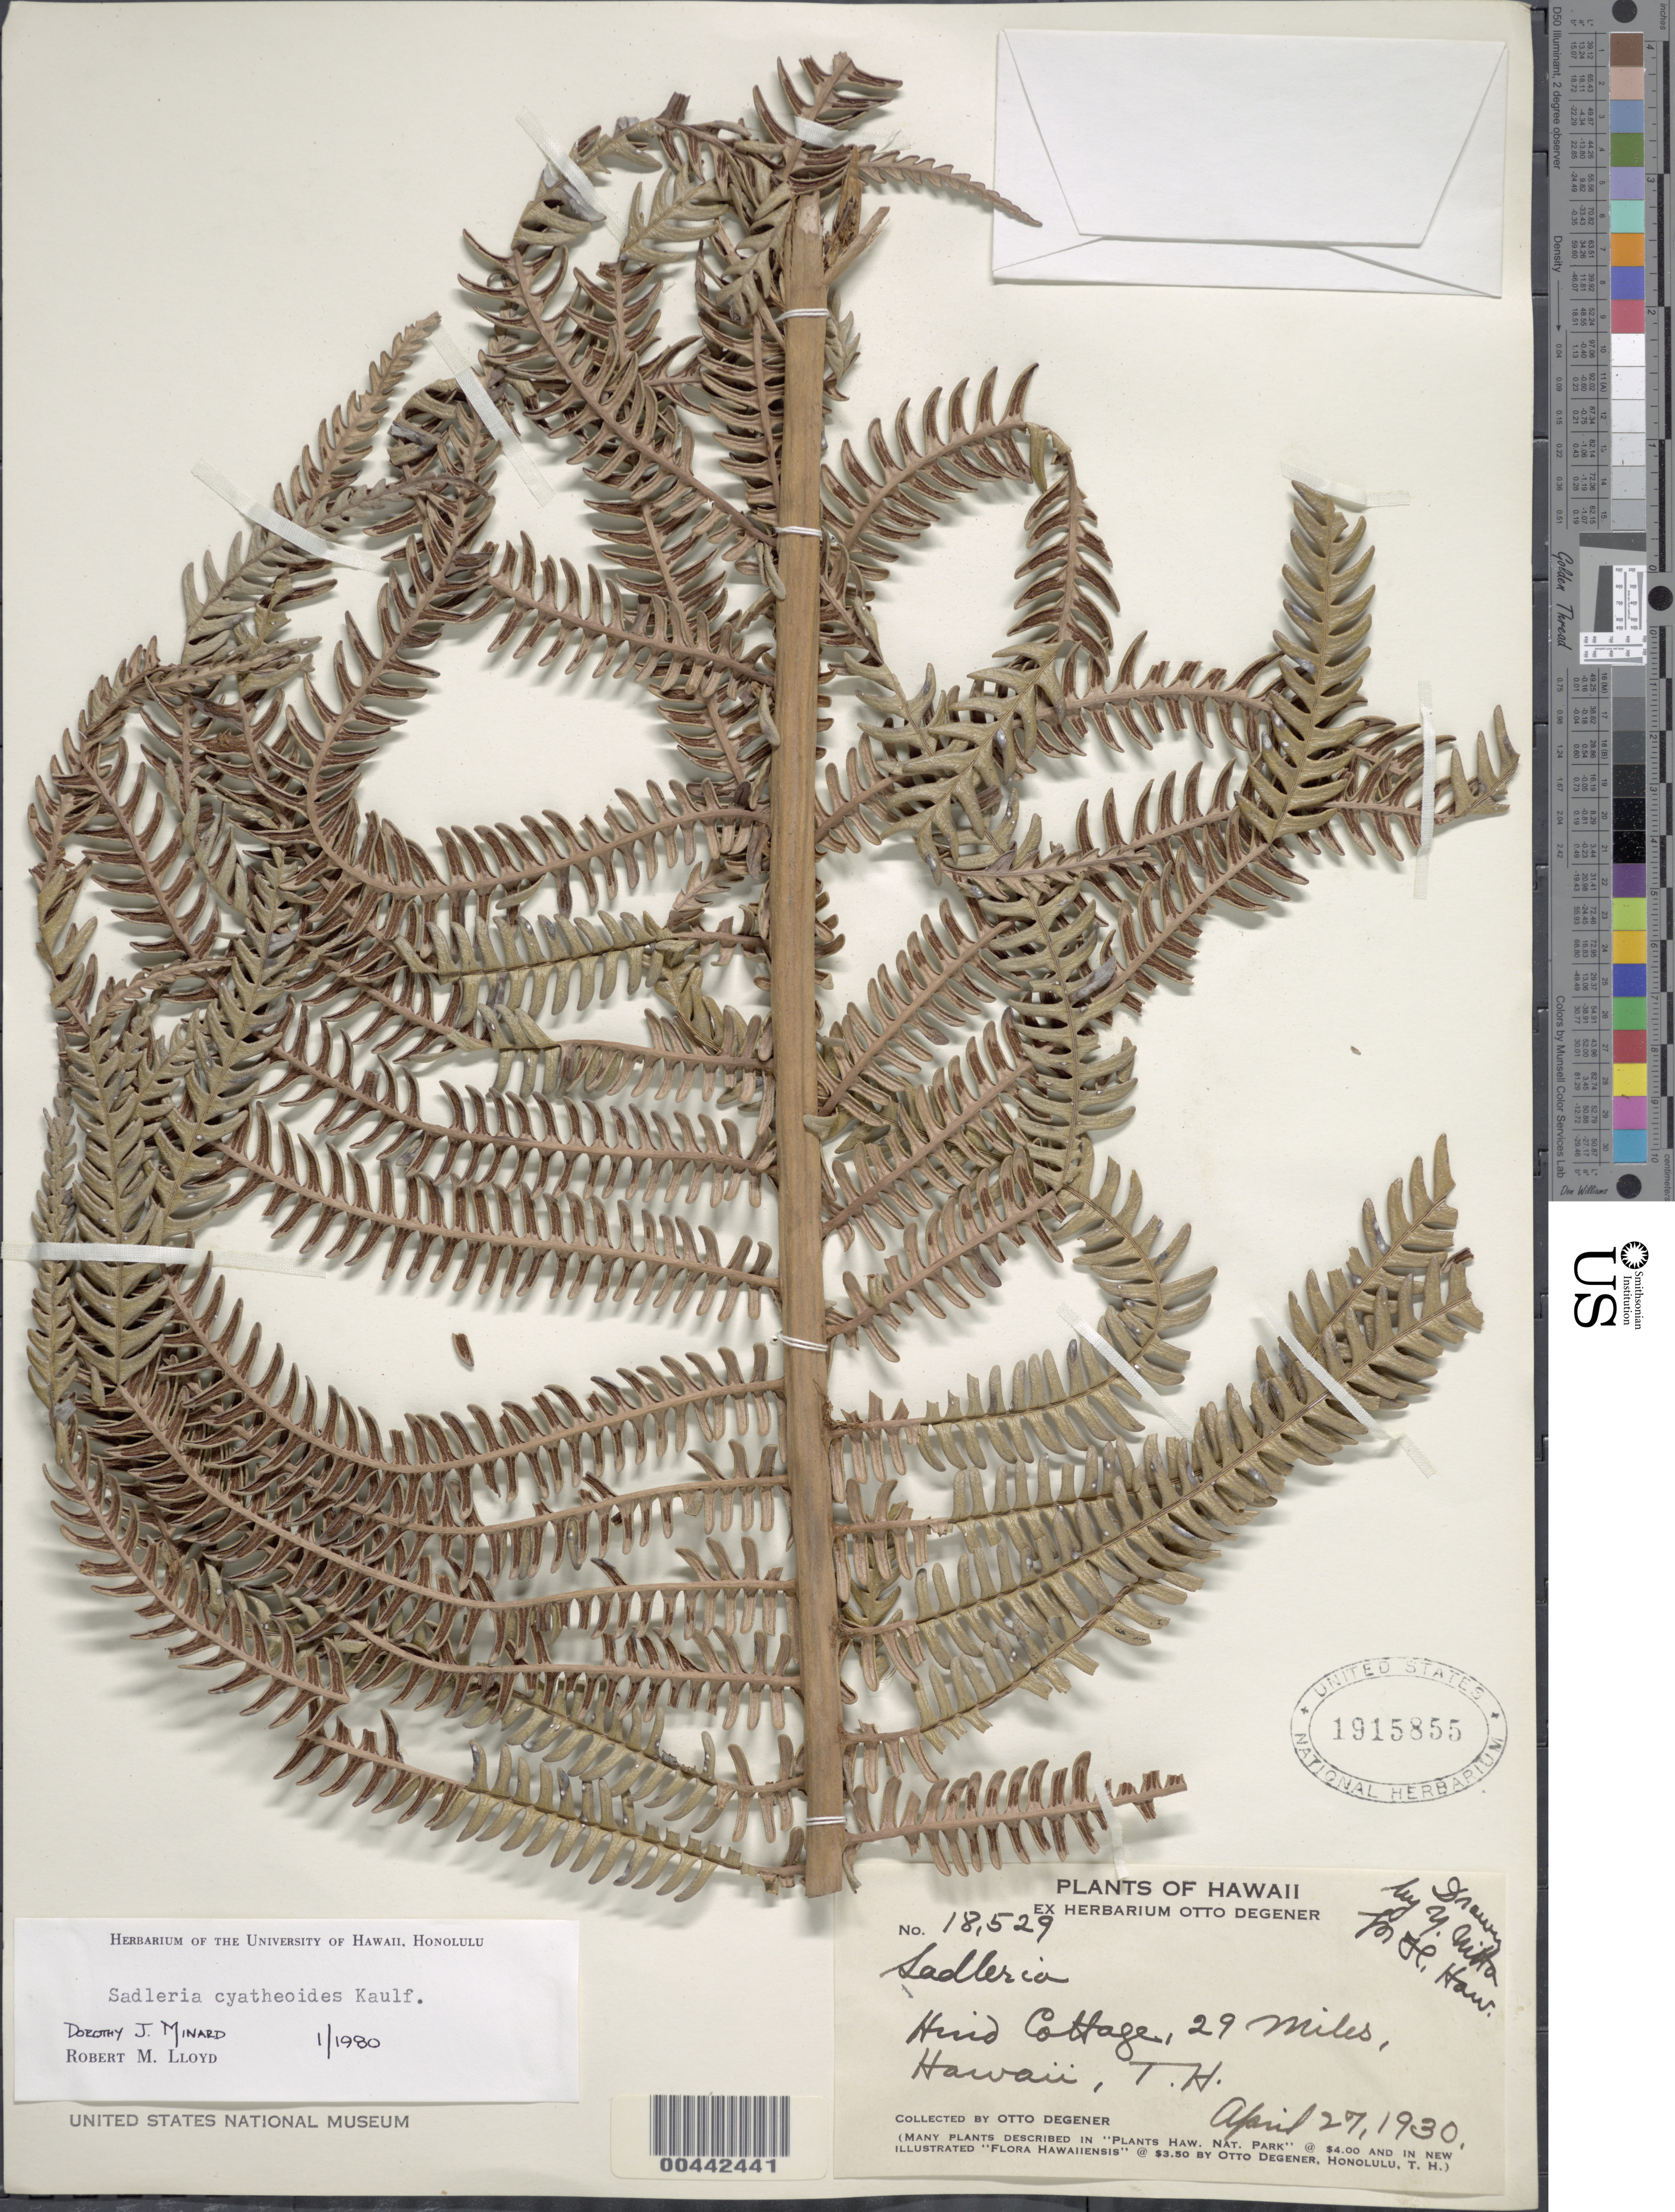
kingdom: Plantae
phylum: Tracheophyta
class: Polypodiopsida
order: Polypodiales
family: Blechnaceae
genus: Sadleria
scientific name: Sadleria cyatheoides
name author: Kaulf.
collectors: O. Degener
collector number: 18529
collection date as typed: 27 Apr 1930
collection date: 1930-04-27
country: United States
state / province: Hawaii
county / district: Hawaii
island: Hawaii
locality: Hind Cottage, 29 Miles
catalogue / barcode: US 1915855